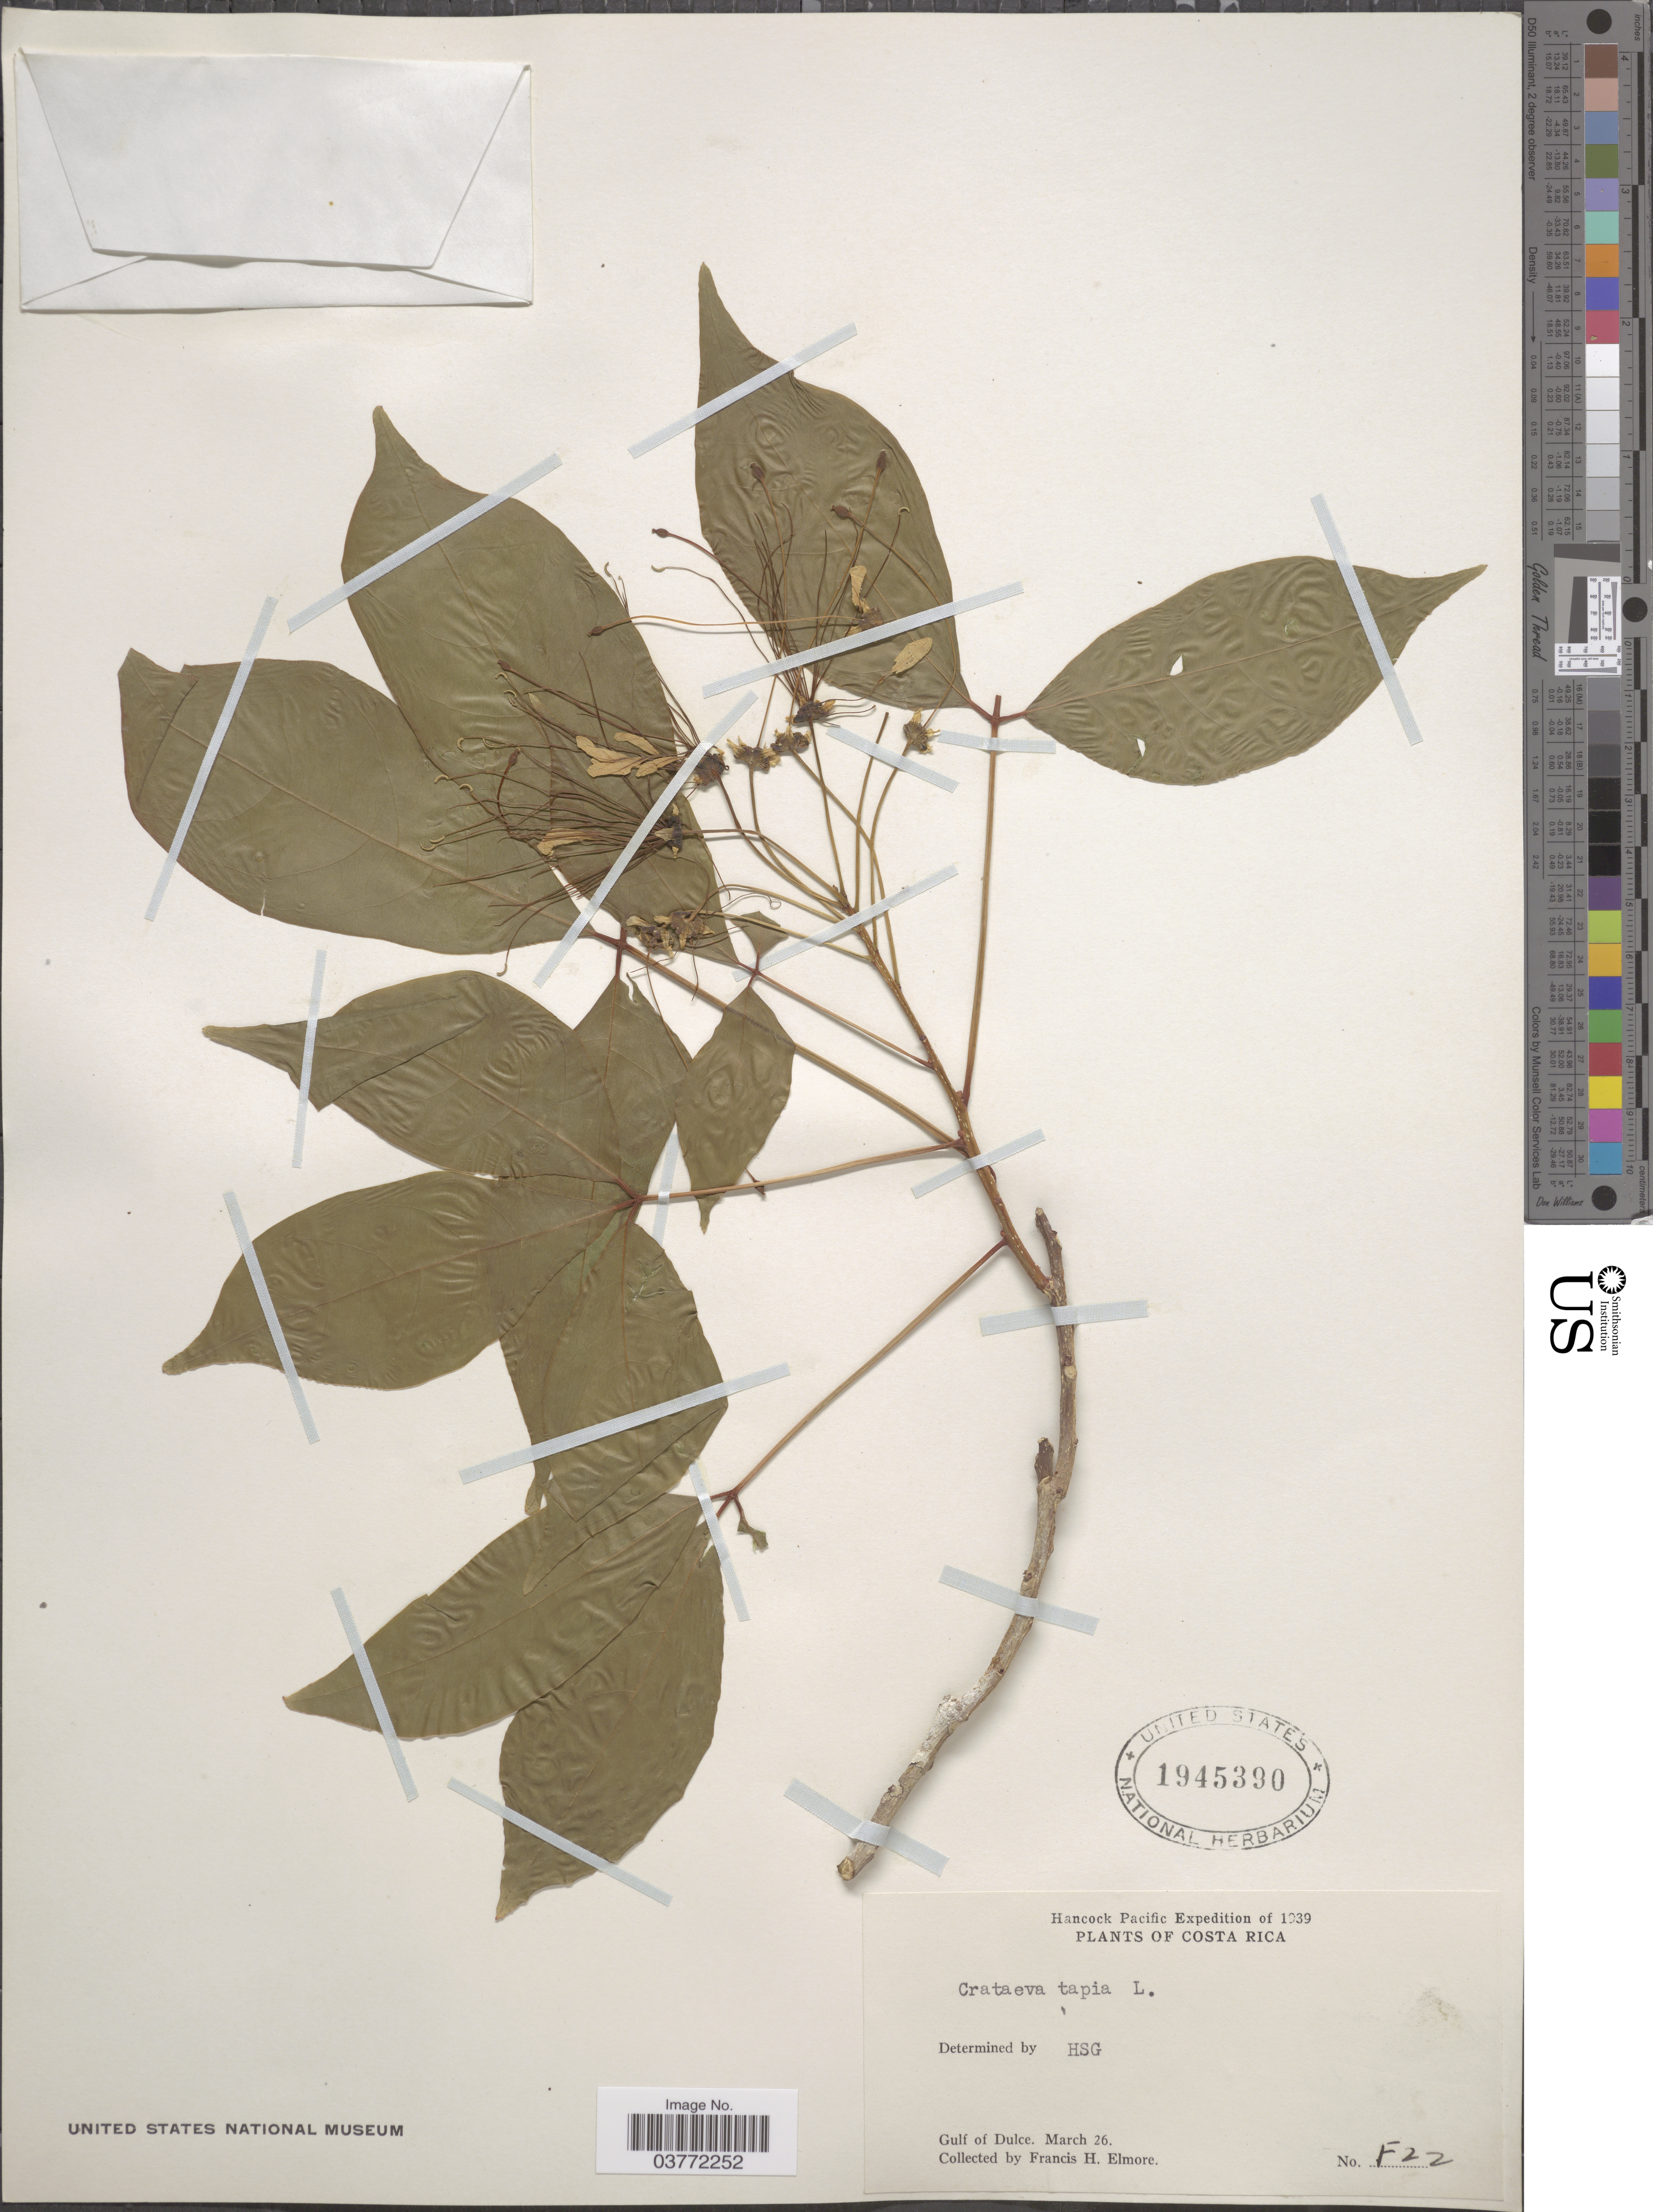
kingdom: Plantae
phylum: Tracheophyta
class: Magnoliopsida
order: Brassicales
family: Capparaceae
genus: Crateva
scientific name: Crateva tapia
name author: L.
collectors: F. H. Elmore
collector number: F22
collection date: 1939-03-26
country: Costa Rica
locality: Gulf of Dulce.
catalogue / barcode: US 1945390